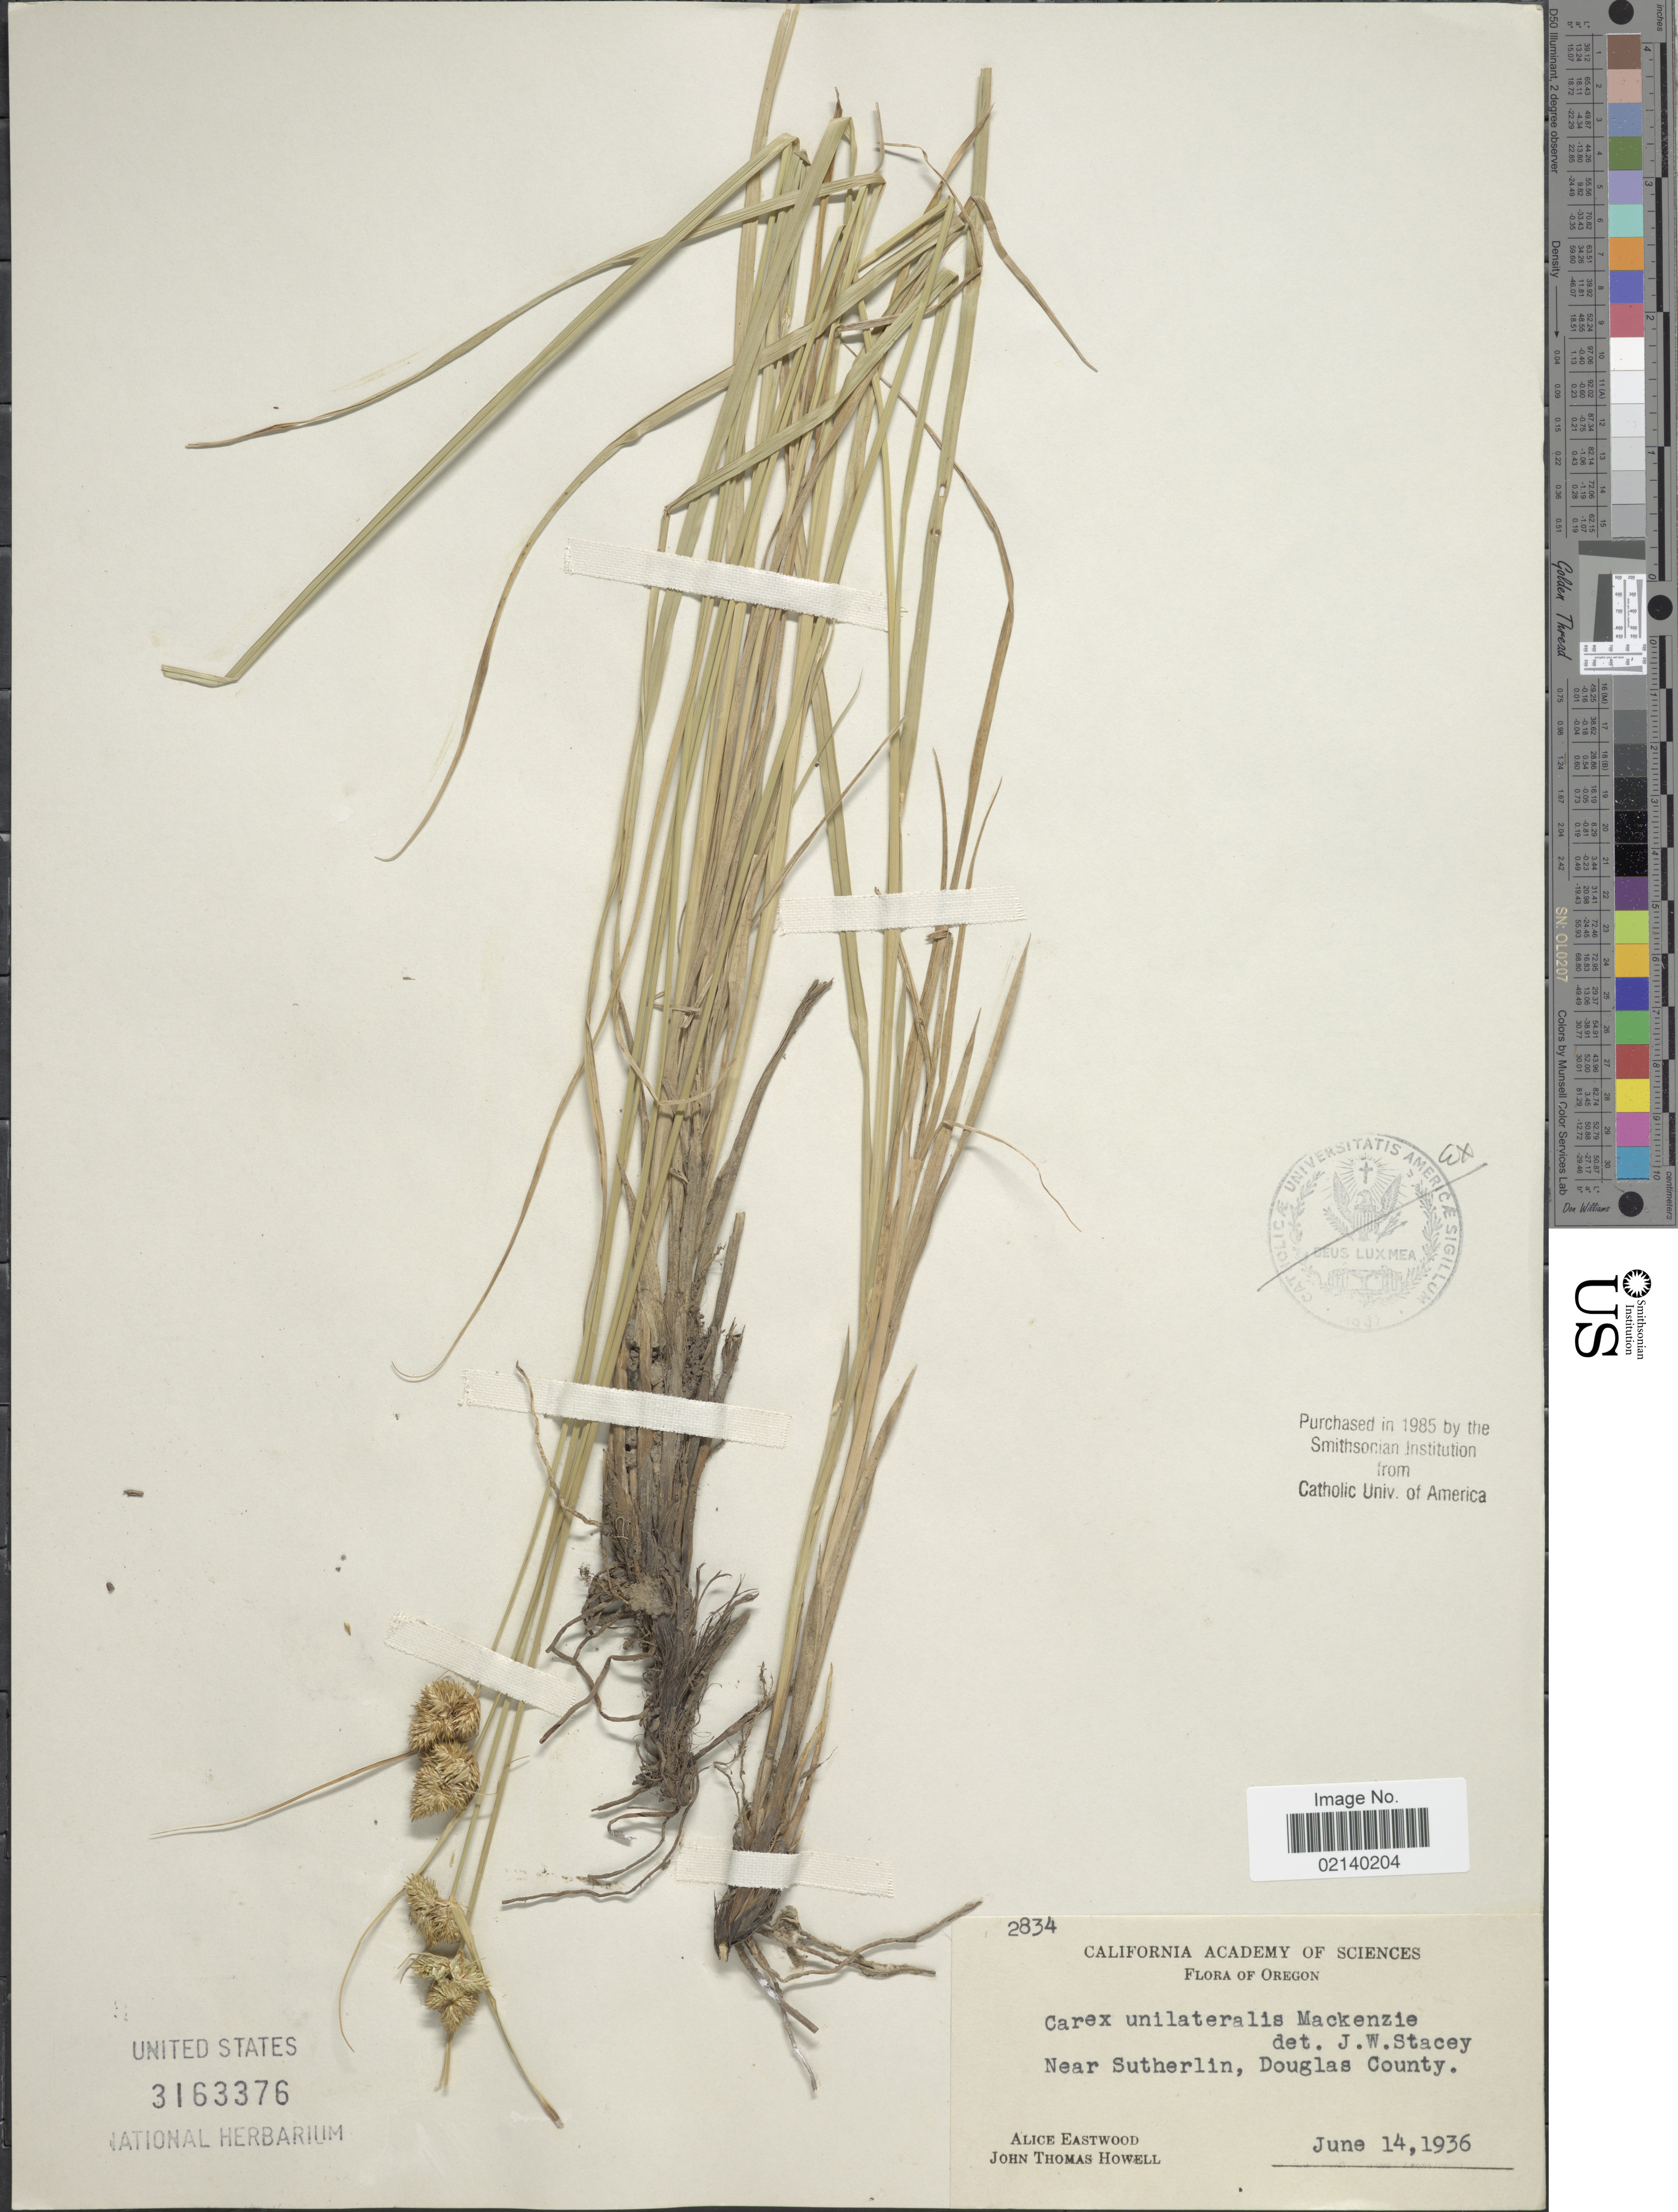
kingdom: Plantae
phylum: Tracheophyta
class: Liliopsida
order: Poales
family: Cyperaceae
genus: Carex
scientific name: Carex unilateralis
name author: Mack.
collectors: A. Eastwood & J. T. Howell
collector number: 2834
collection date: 1936-06-14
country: United States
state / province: Oregon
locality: Near Sutherlin, Douglas County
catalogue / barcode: US 3163376